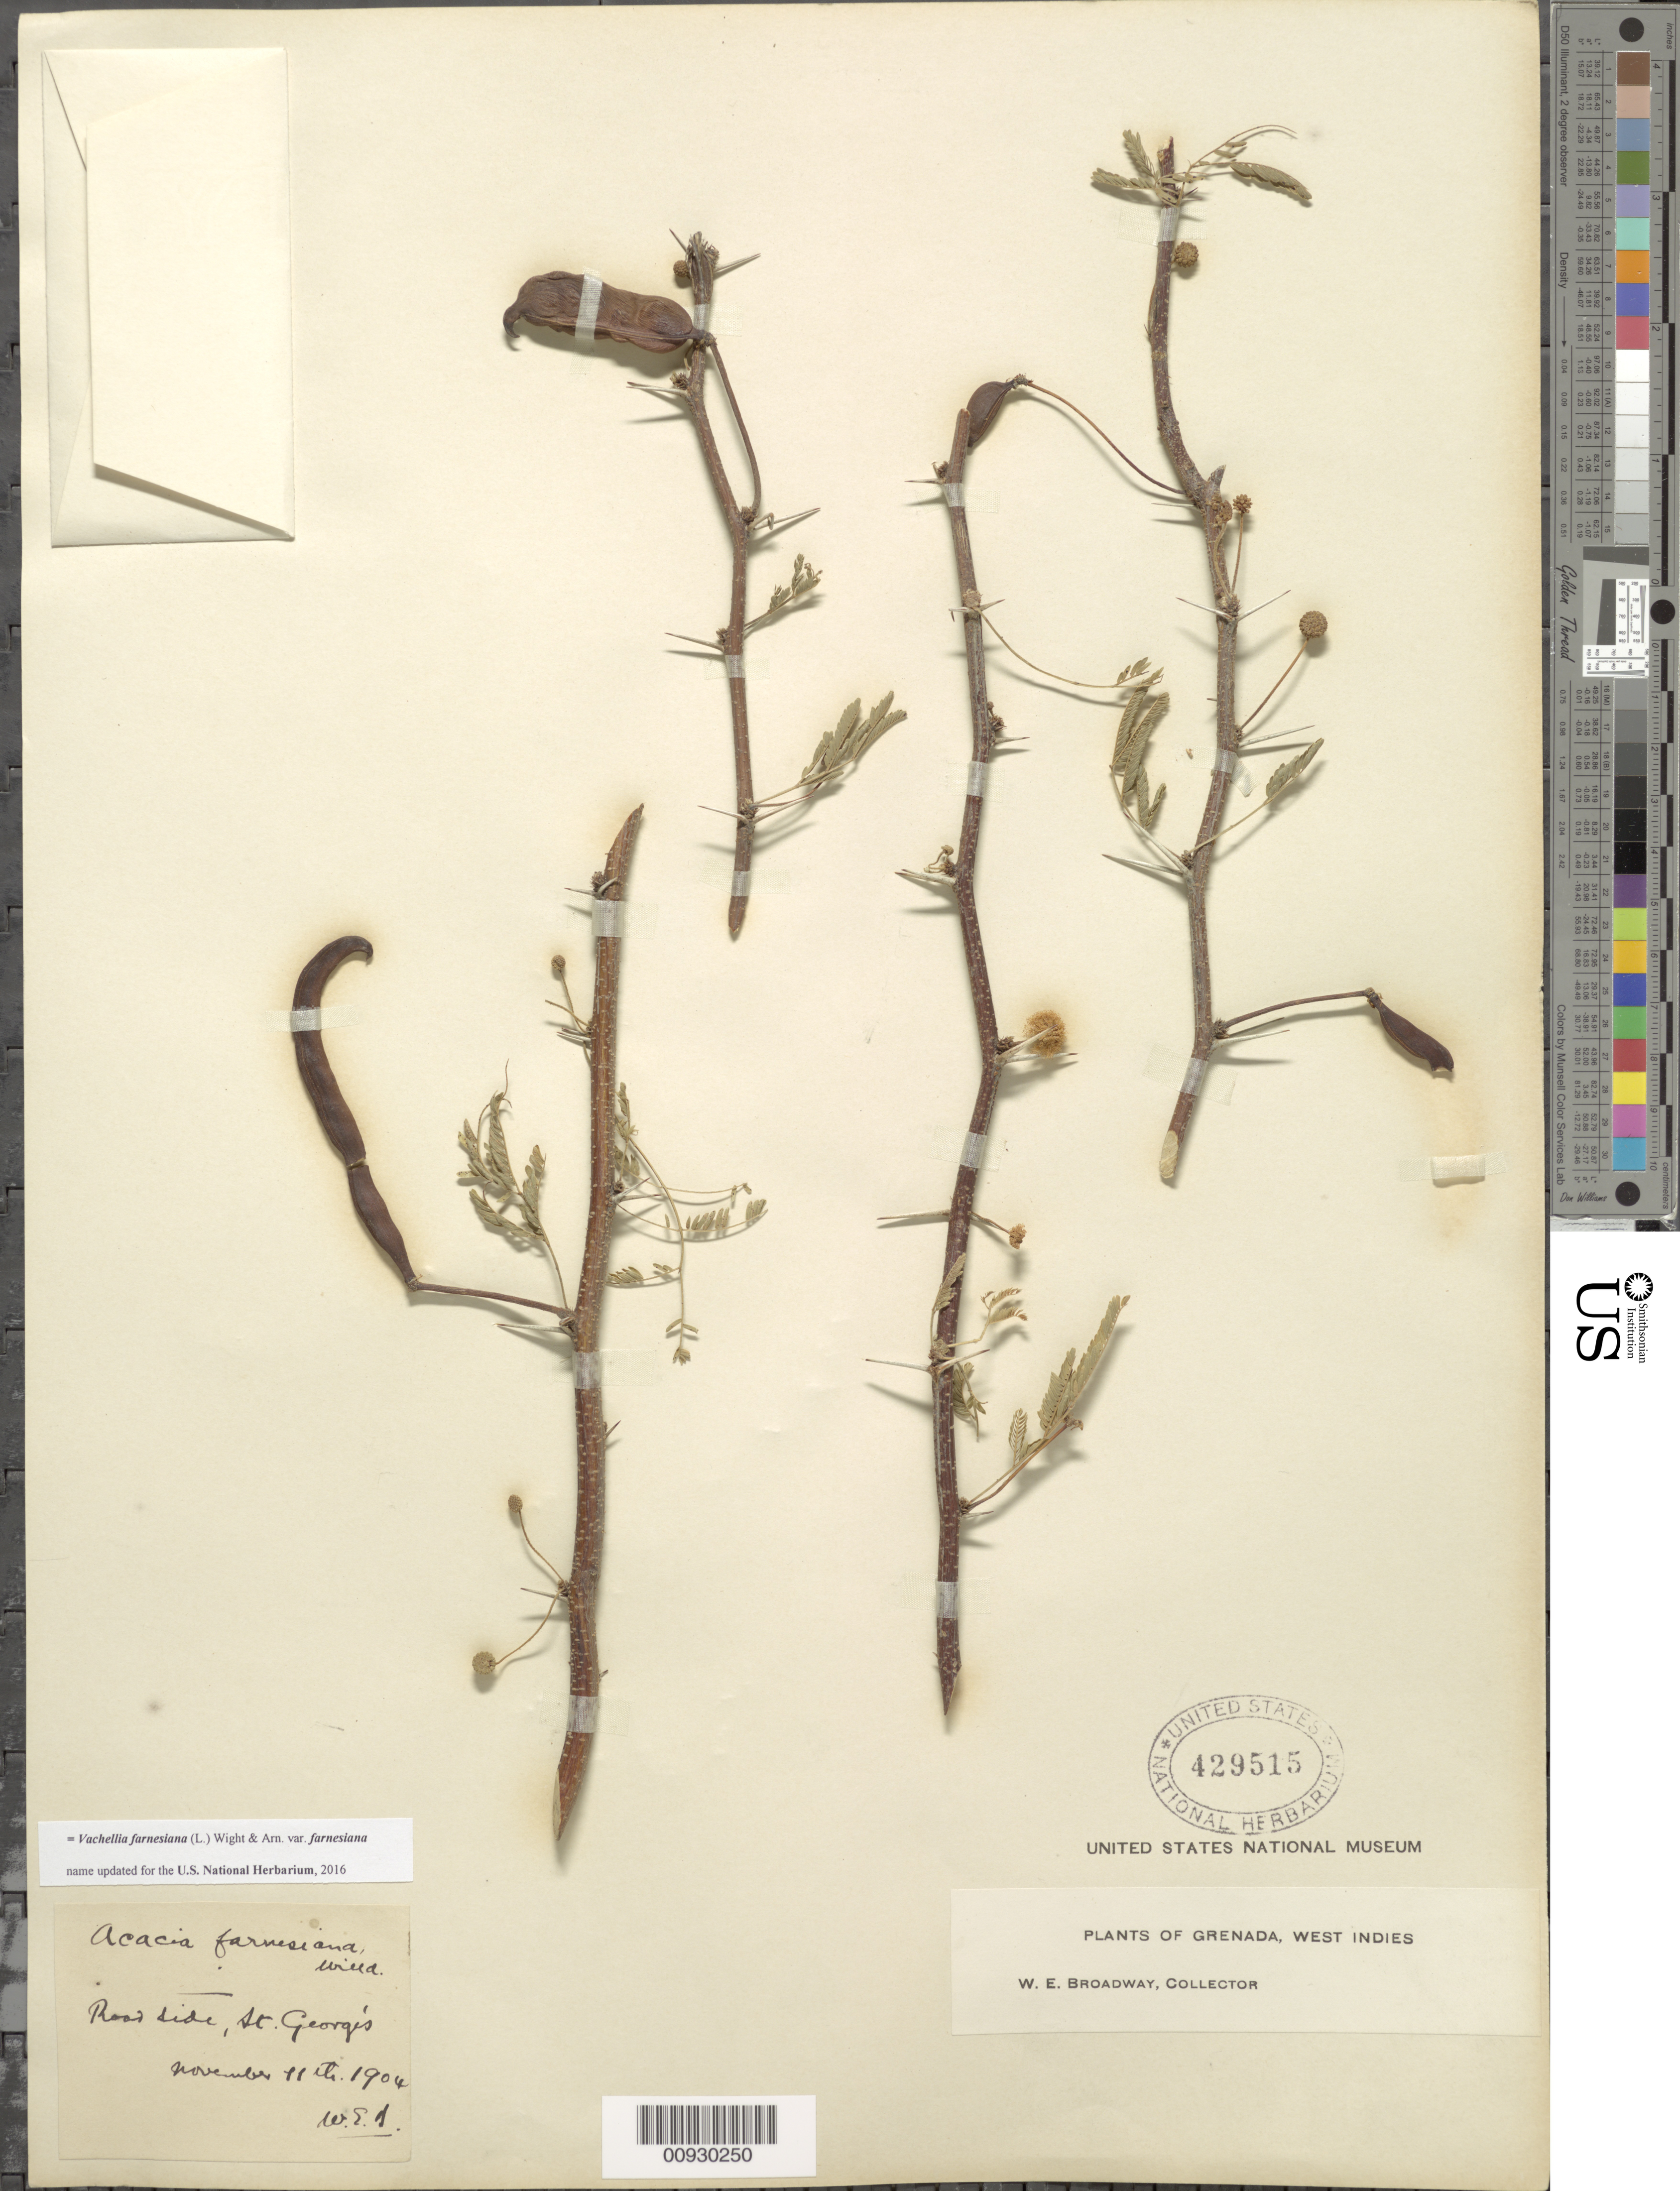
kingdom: Plantae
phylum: Tracheophyta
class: Magnoliopsida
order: Fabales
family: Fabaceae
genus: Vachellia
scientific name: Vachellia farnesiana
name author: (L.) Wight & Arn.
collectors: W. E. Broadway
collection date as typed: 11 Nov 1904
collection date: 1904-11-11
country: Grenada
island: Grenada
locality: Road side at St. George's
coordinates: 0 N, 0 E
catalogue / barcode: US 429515